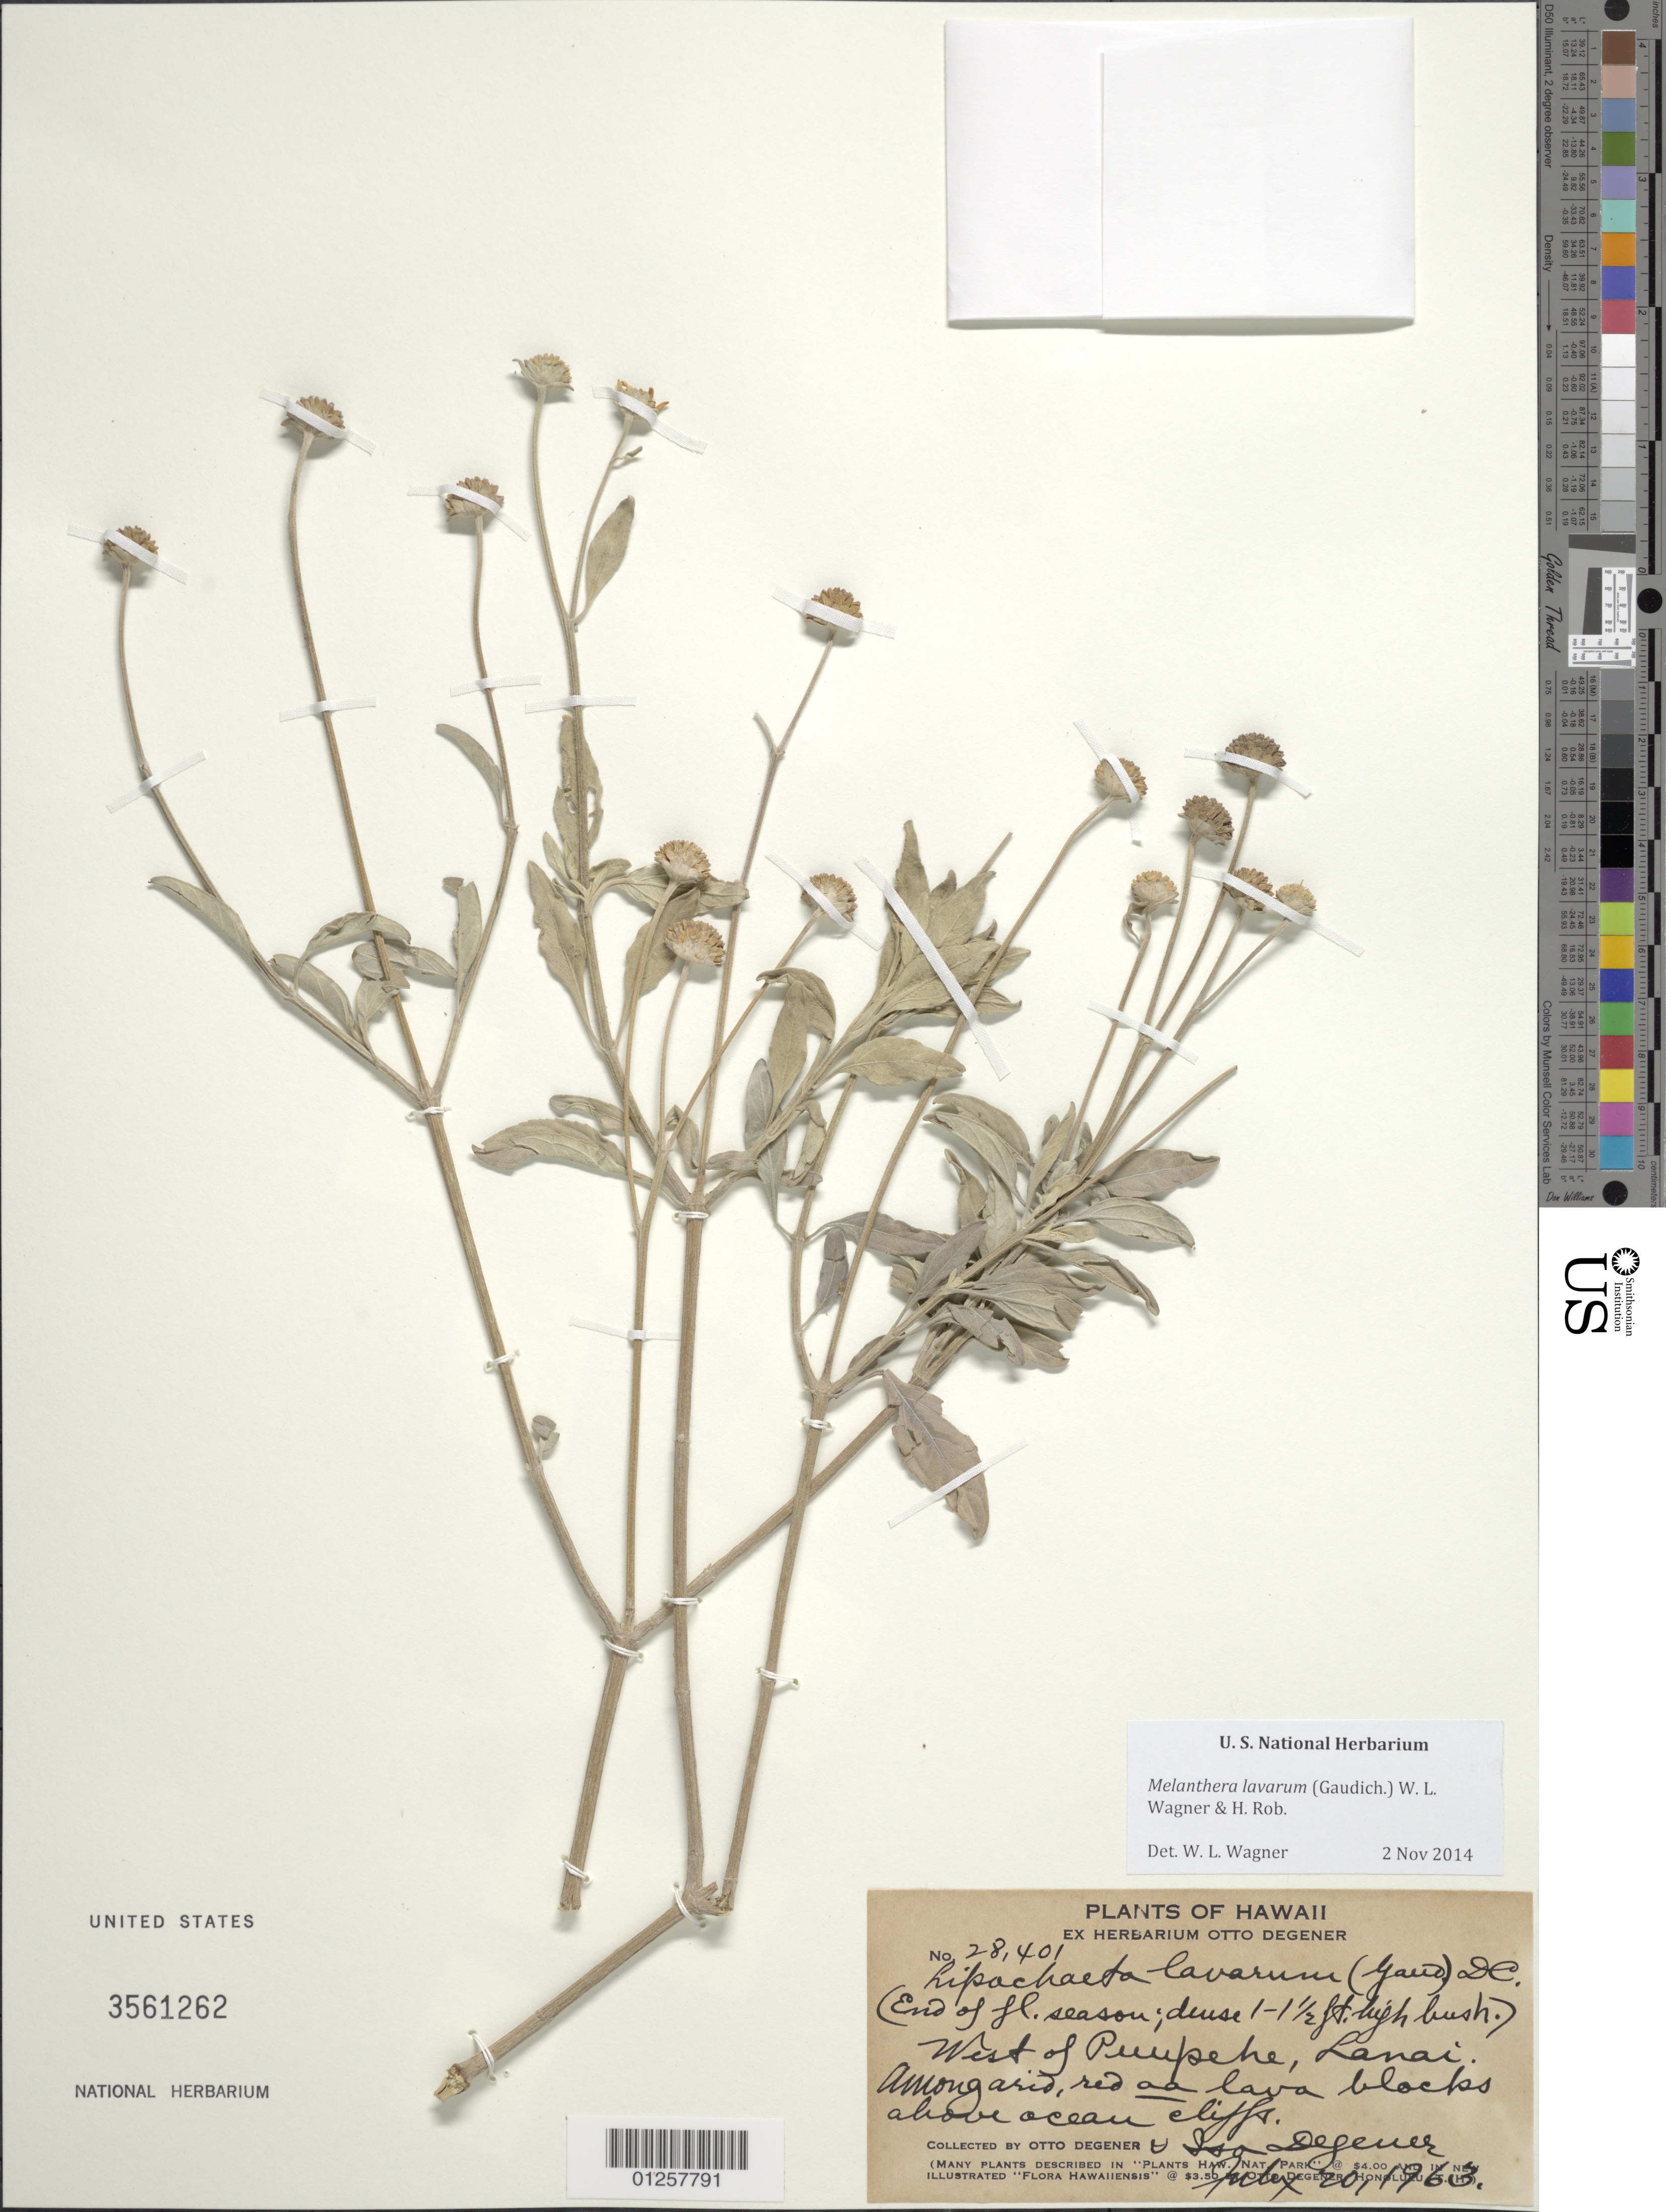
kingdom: Plantae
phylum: Tracheophyta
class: Magnoliopsida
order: Asterales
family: Asteraceae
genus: Wollastonia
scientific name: Wollastonia lavarum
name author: (Gaudich.) Orchard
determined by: Wagner, W. L., (BOT), Smithsonian Institution - National Museum of Natural History (UNITED STATES)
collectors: O. Degener & I. Degener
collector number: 28401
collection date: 1963-07-20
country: United States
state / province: Hawaii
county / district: Maui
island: Lana'i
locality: West of Puu Pehe.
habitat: Among arid, red aa lava blocks above ocean cliff.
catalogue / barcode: US 3561262